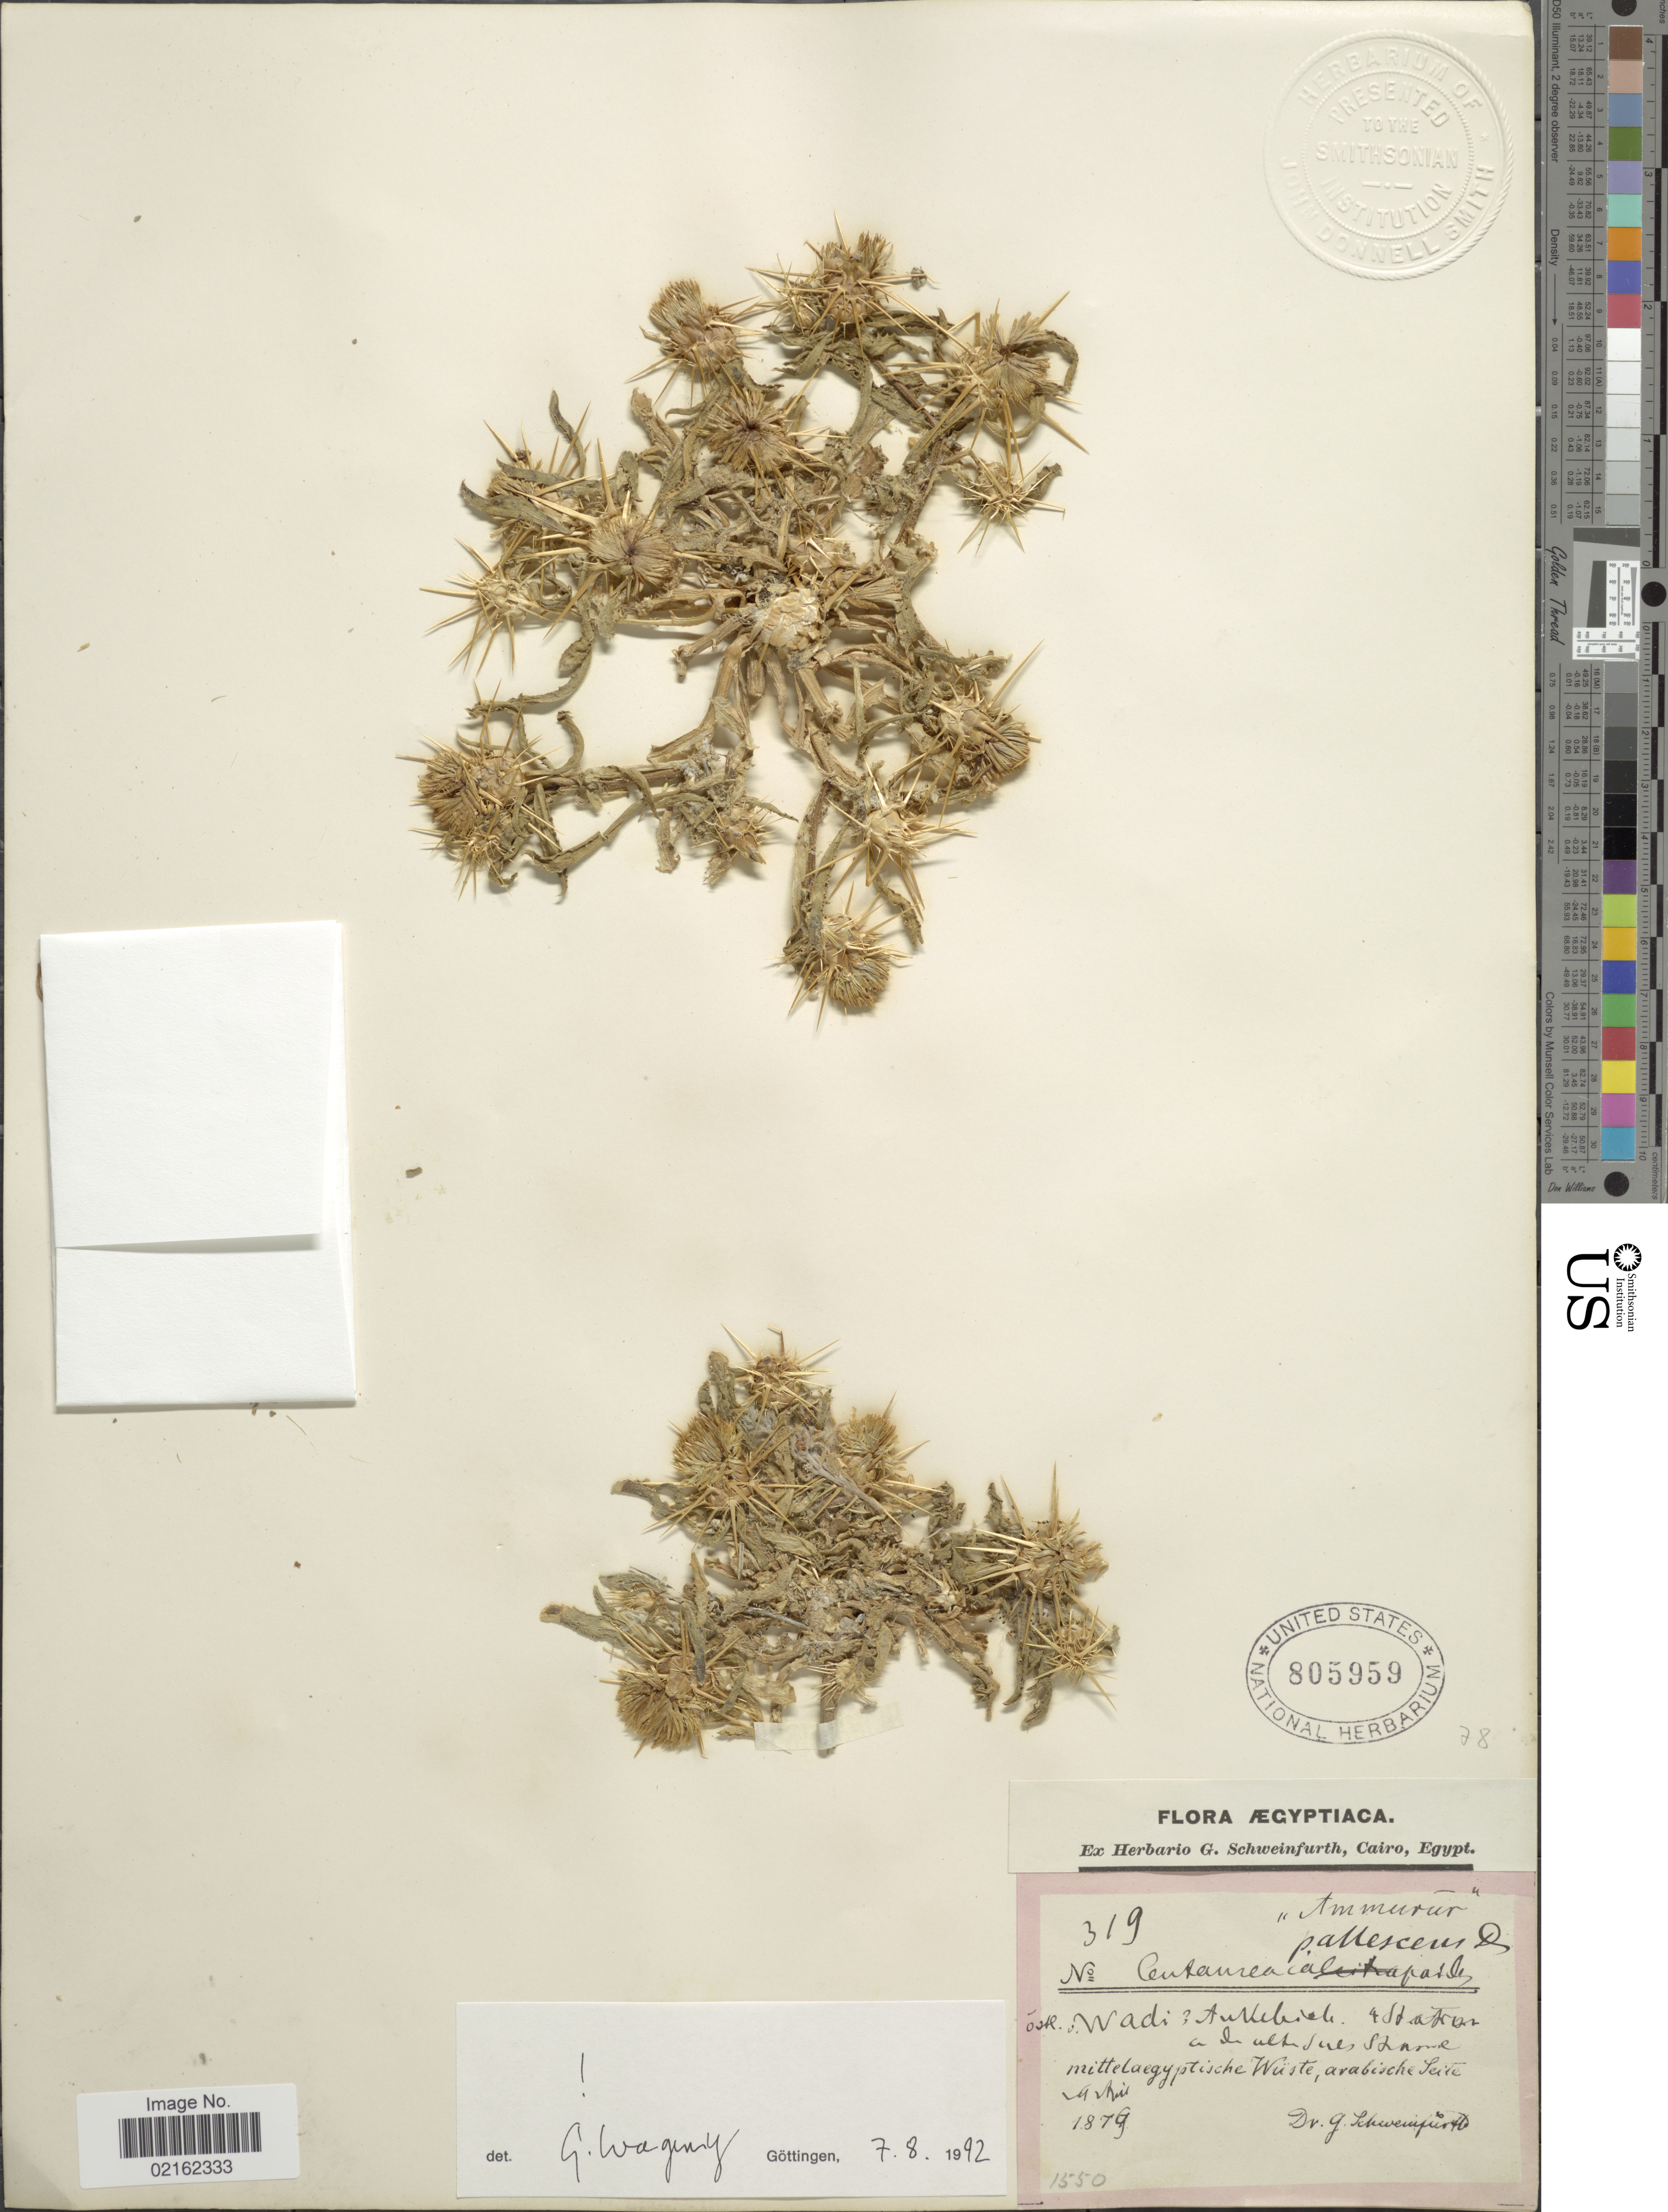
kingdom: Plantae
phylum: Tracheophyta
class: Magnoliopsida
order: Asterales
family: Asteraceae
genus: Centaurea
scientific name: Centaurea pallescens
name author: Del.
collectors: G. A. Schweinfurth (herbarium)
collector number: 319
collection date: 1879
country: Egypt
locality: Wadi Ankebieh. Mittelaegyptische Wuste, arabische Seite.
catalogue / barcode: US 805959